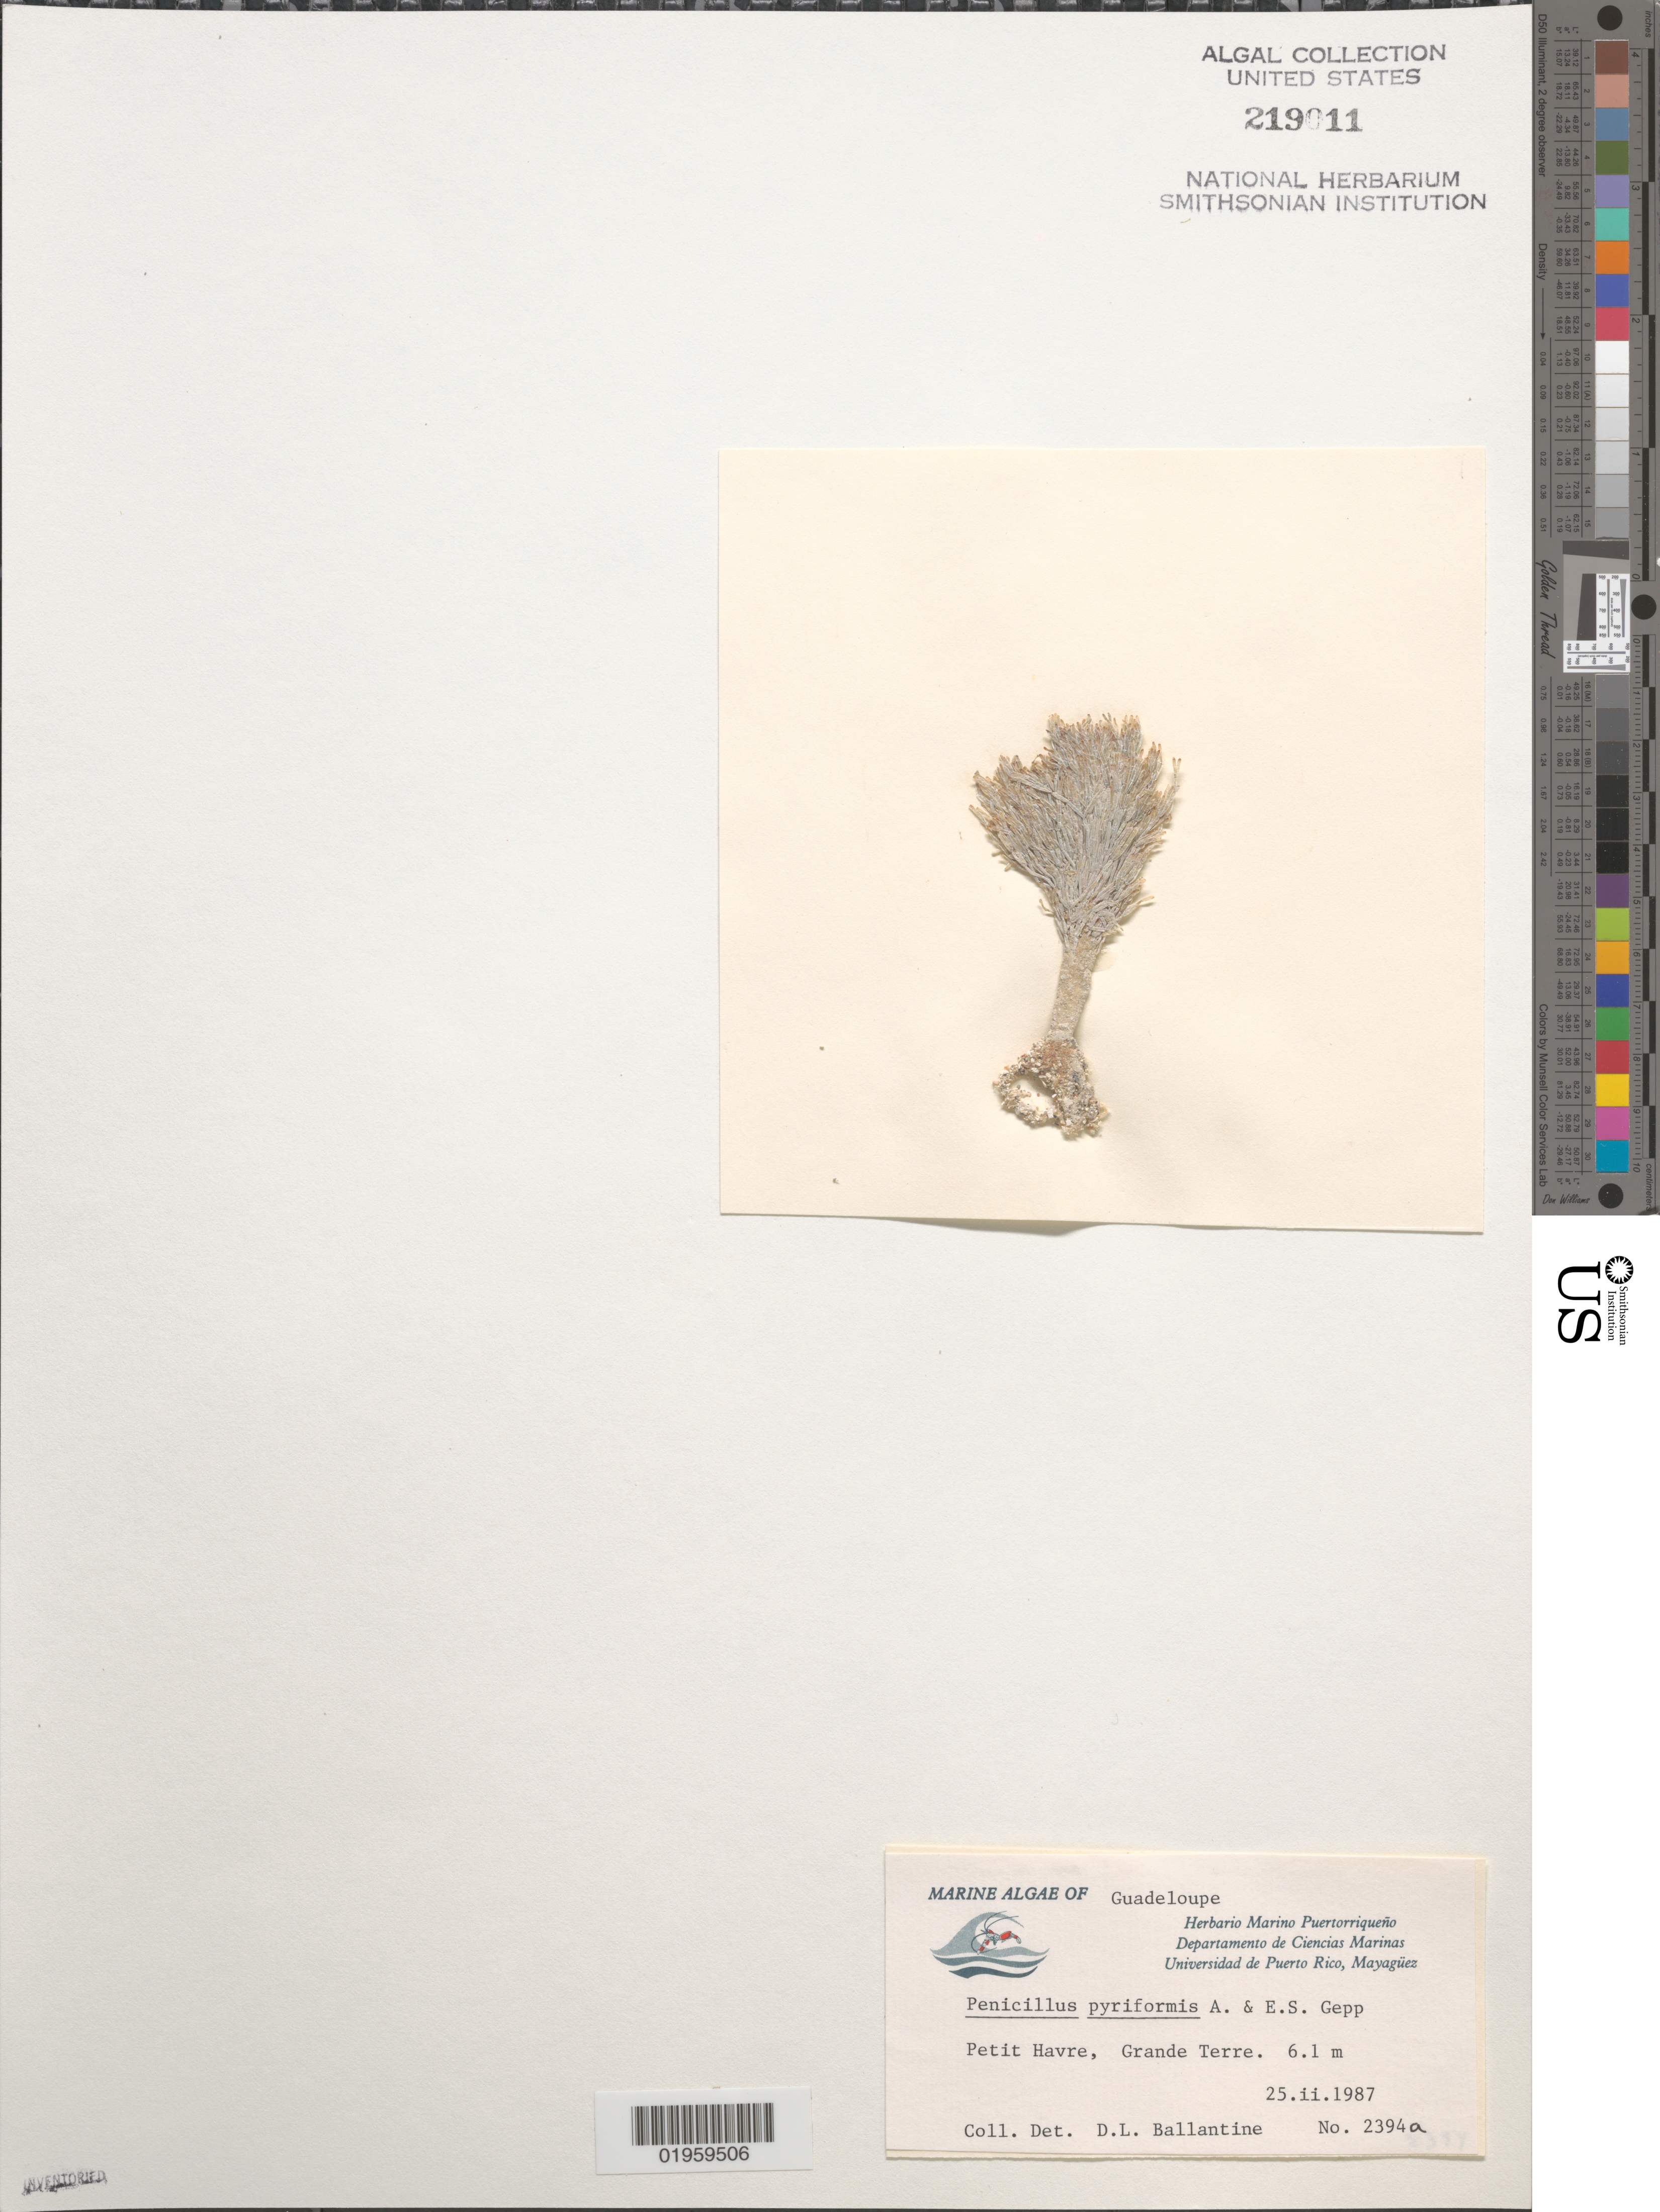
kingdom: Plantae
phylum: Chlorophyta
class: Ulvophyceae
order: Bryopsidales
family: Udoteaceae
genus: Penicillus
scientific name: Penicillus pyriformis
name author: A. Gepp & E. Gepp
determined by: Ballantine, D. L.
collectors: D.L. Ballantine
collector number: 2394a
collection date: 1987-02-25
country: Guadeloupe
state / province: Grande Terre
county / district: Petit Havre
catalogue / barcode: US 219011